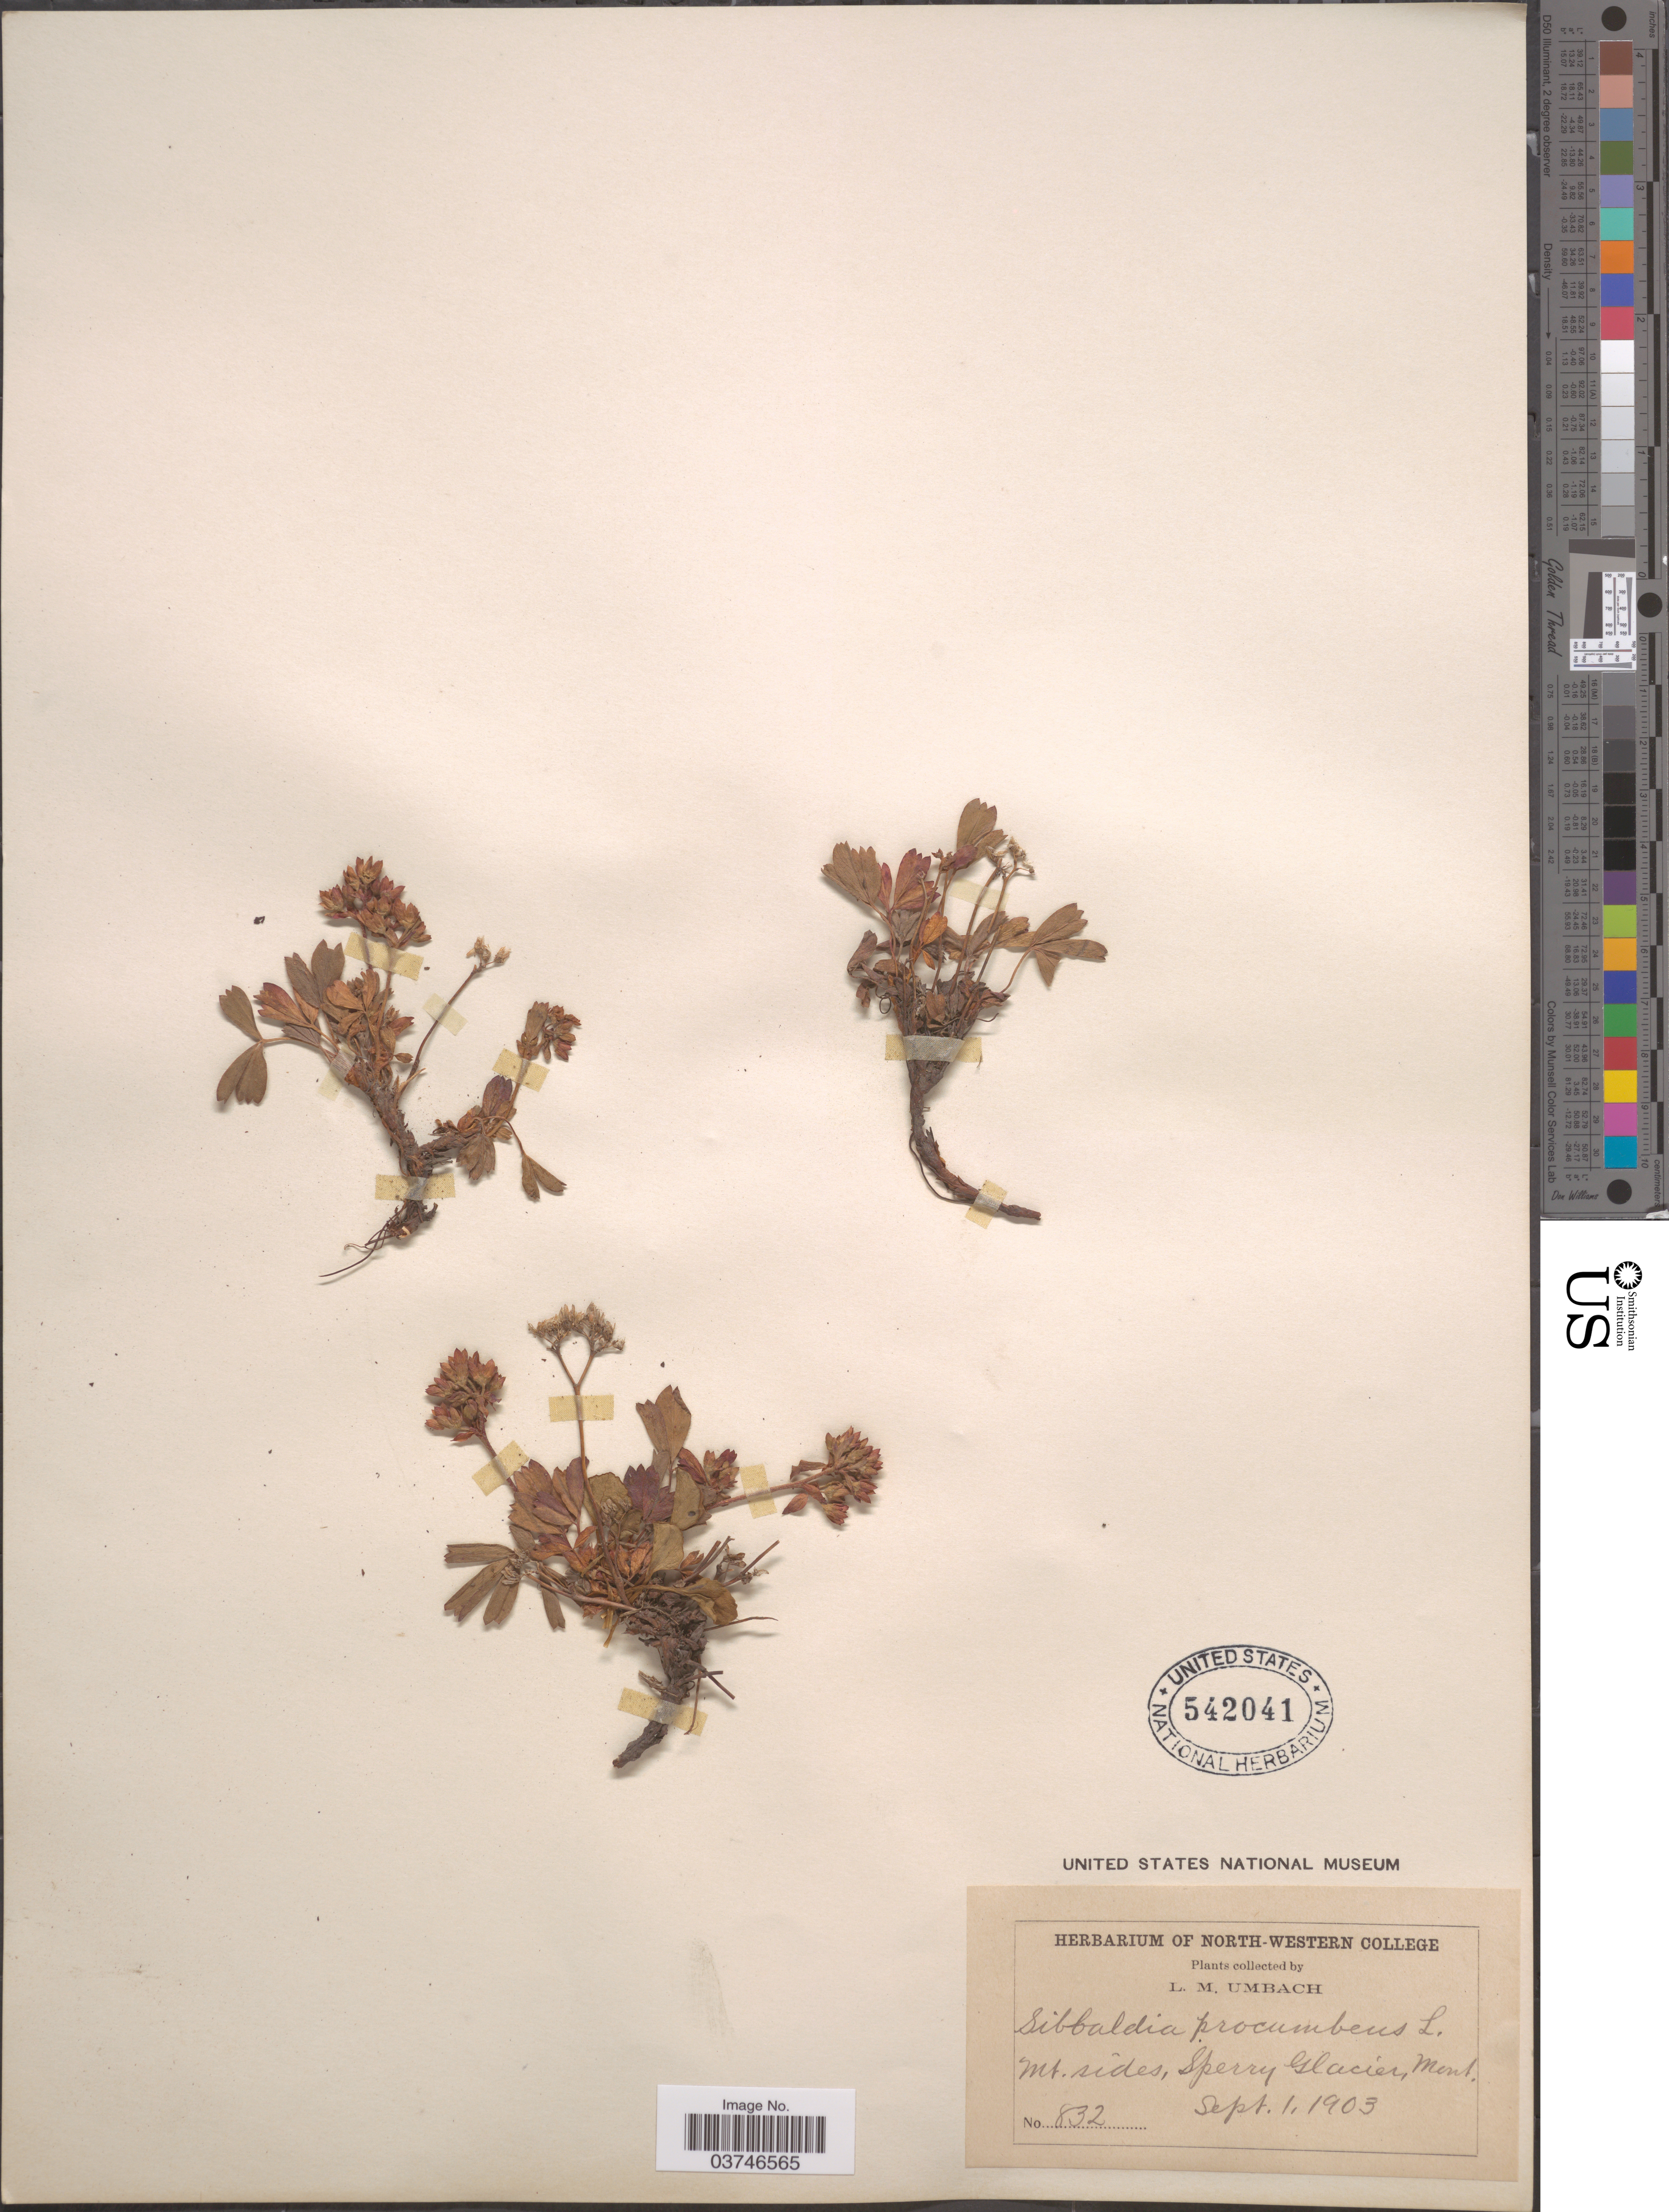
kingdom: Plantae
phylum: Tracheophyta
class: Magnoliopsida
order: Rosales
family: Rosaceae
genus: Sibbaldia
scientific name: Sibbaldia procumbens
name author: L.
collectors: L. M. Umbach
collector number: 832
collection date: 1903-09-01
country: United States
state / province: Montana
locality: Mt. sides, Sperry Glacier.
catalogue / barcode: US 542041